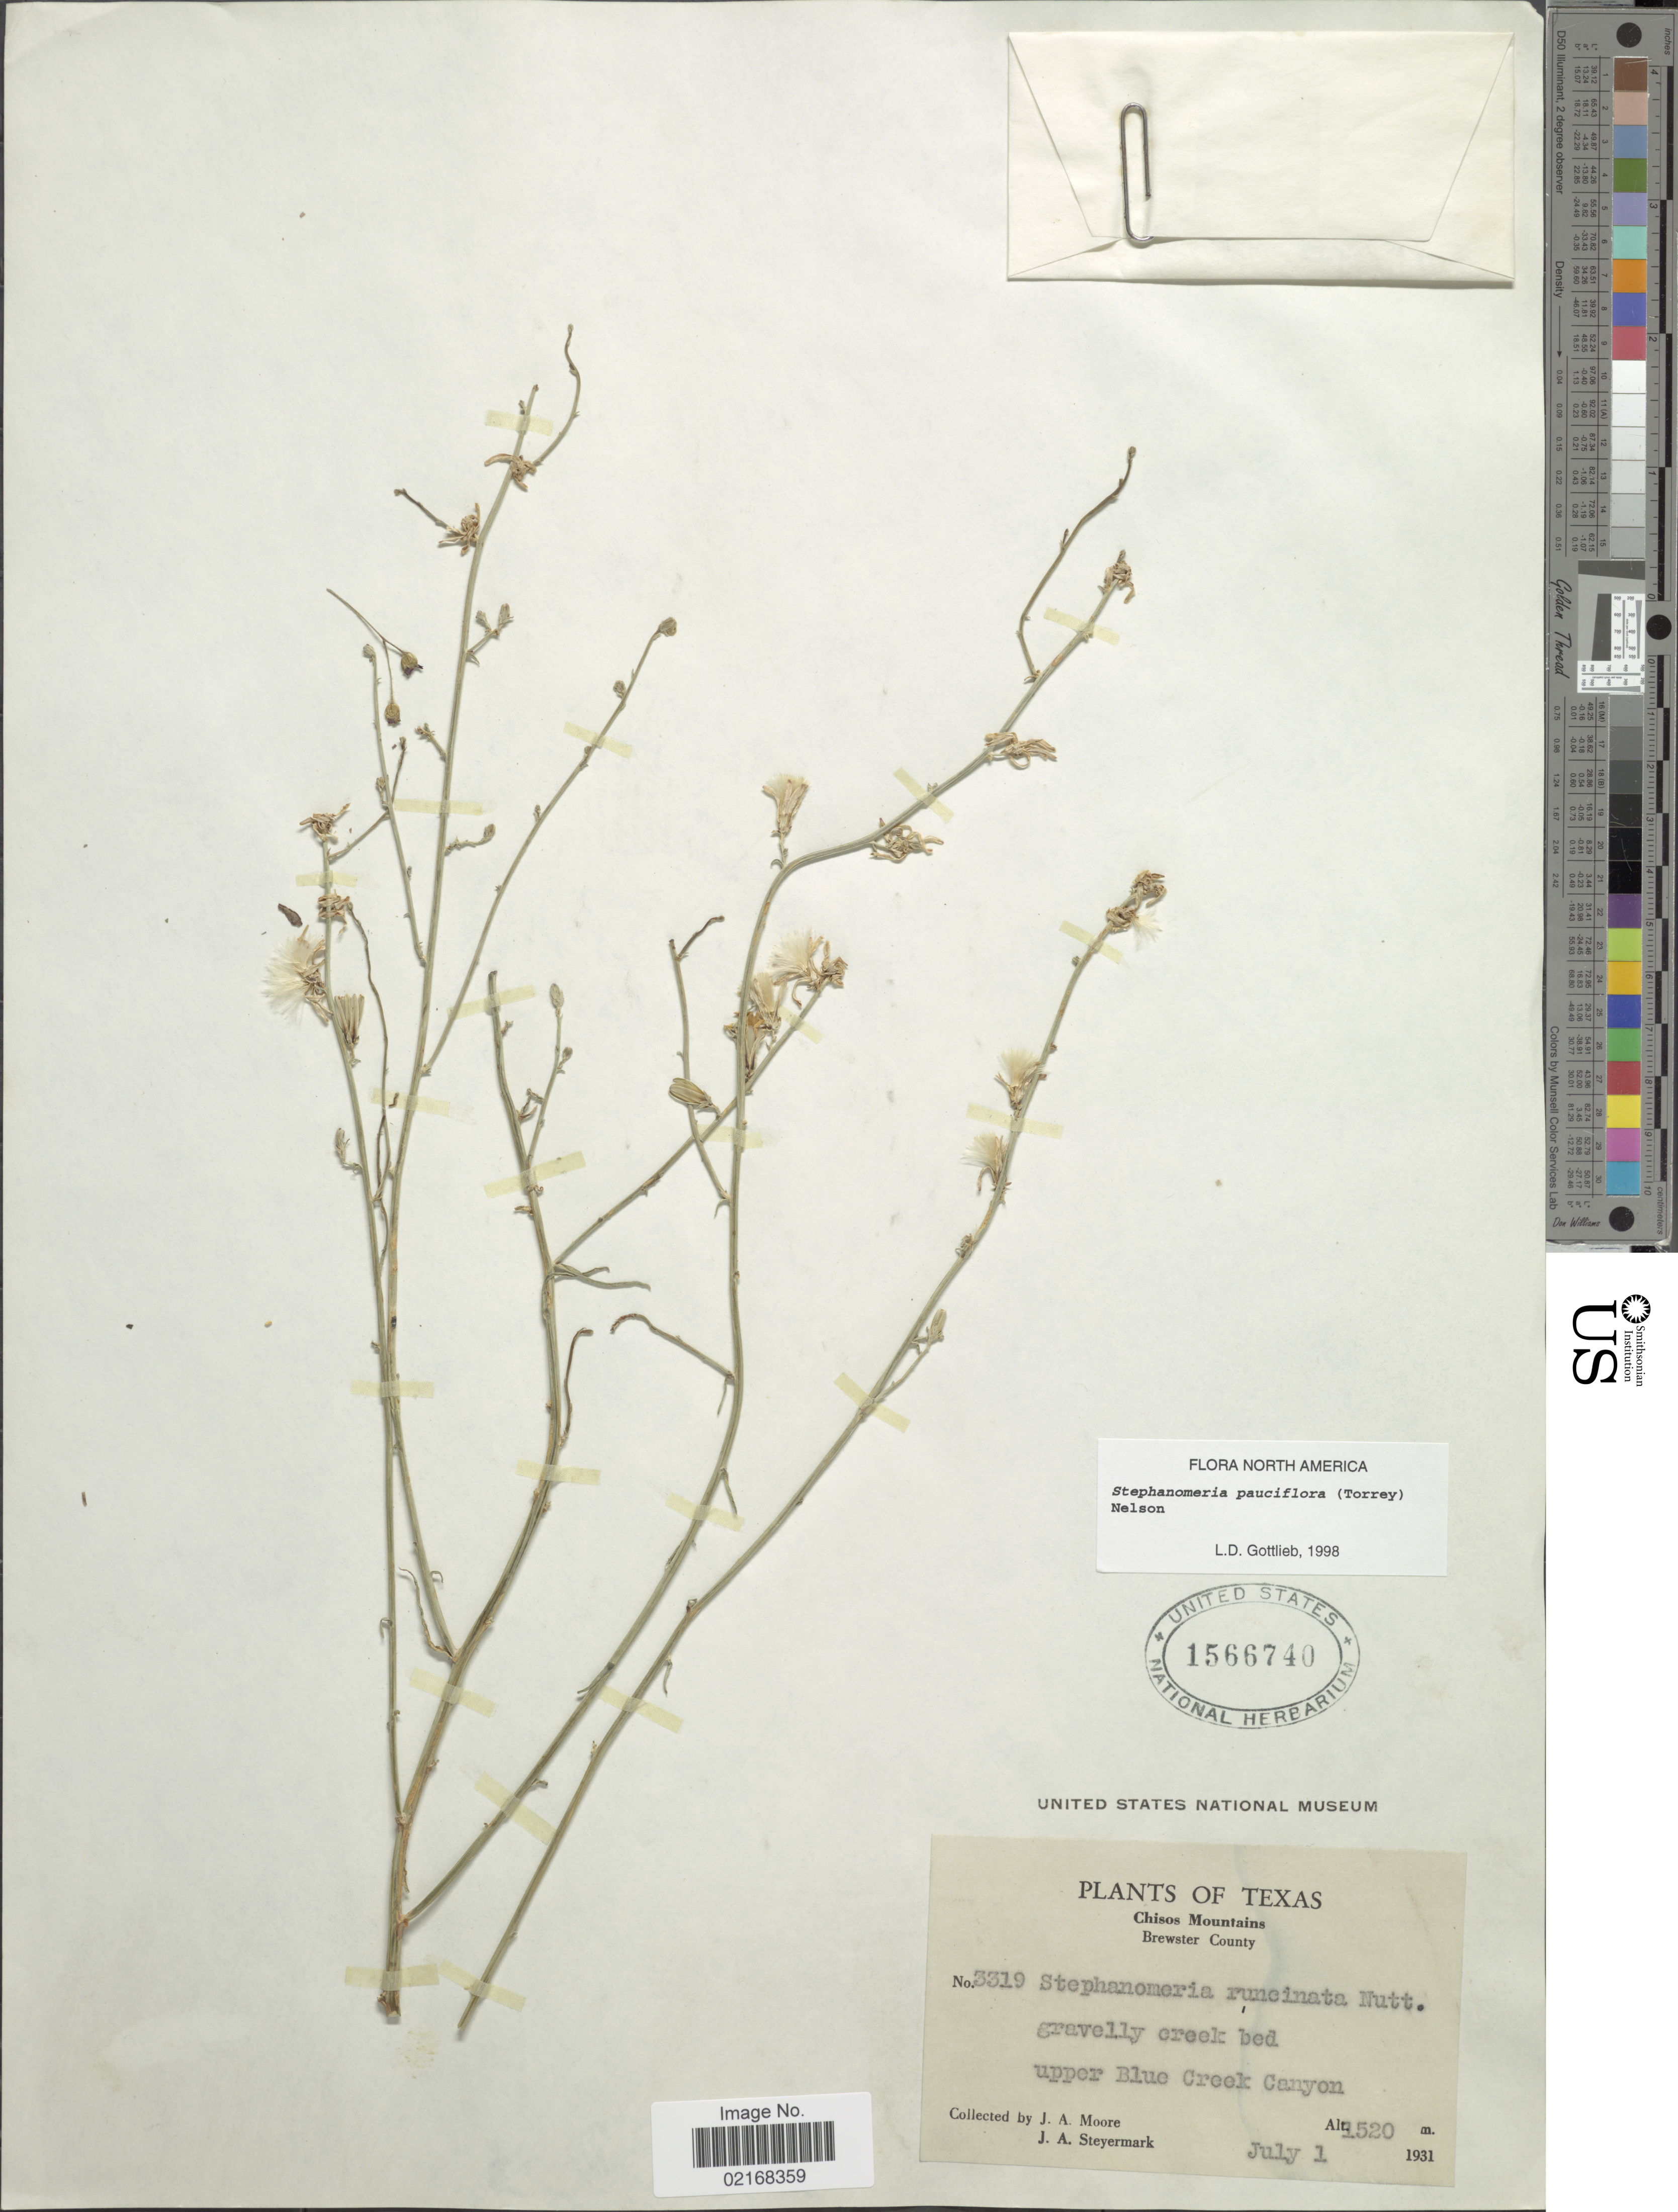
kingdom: Plantae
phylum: Tracheophyta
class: Magnoliopsida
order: Asterales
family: Asteraceae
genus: Stephanomeria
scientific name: Stephanomeria pauciflora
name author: (Torr.) A. Nelson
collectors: J. A. Moore & J. Steyermark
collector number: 3319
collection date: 1931-07-01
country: United States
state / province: Texas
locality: Chisos Mountains. Brewster County. Gravelly creek bed upper Blue Creek Canyon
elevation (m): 1520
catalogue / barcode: US 1566740